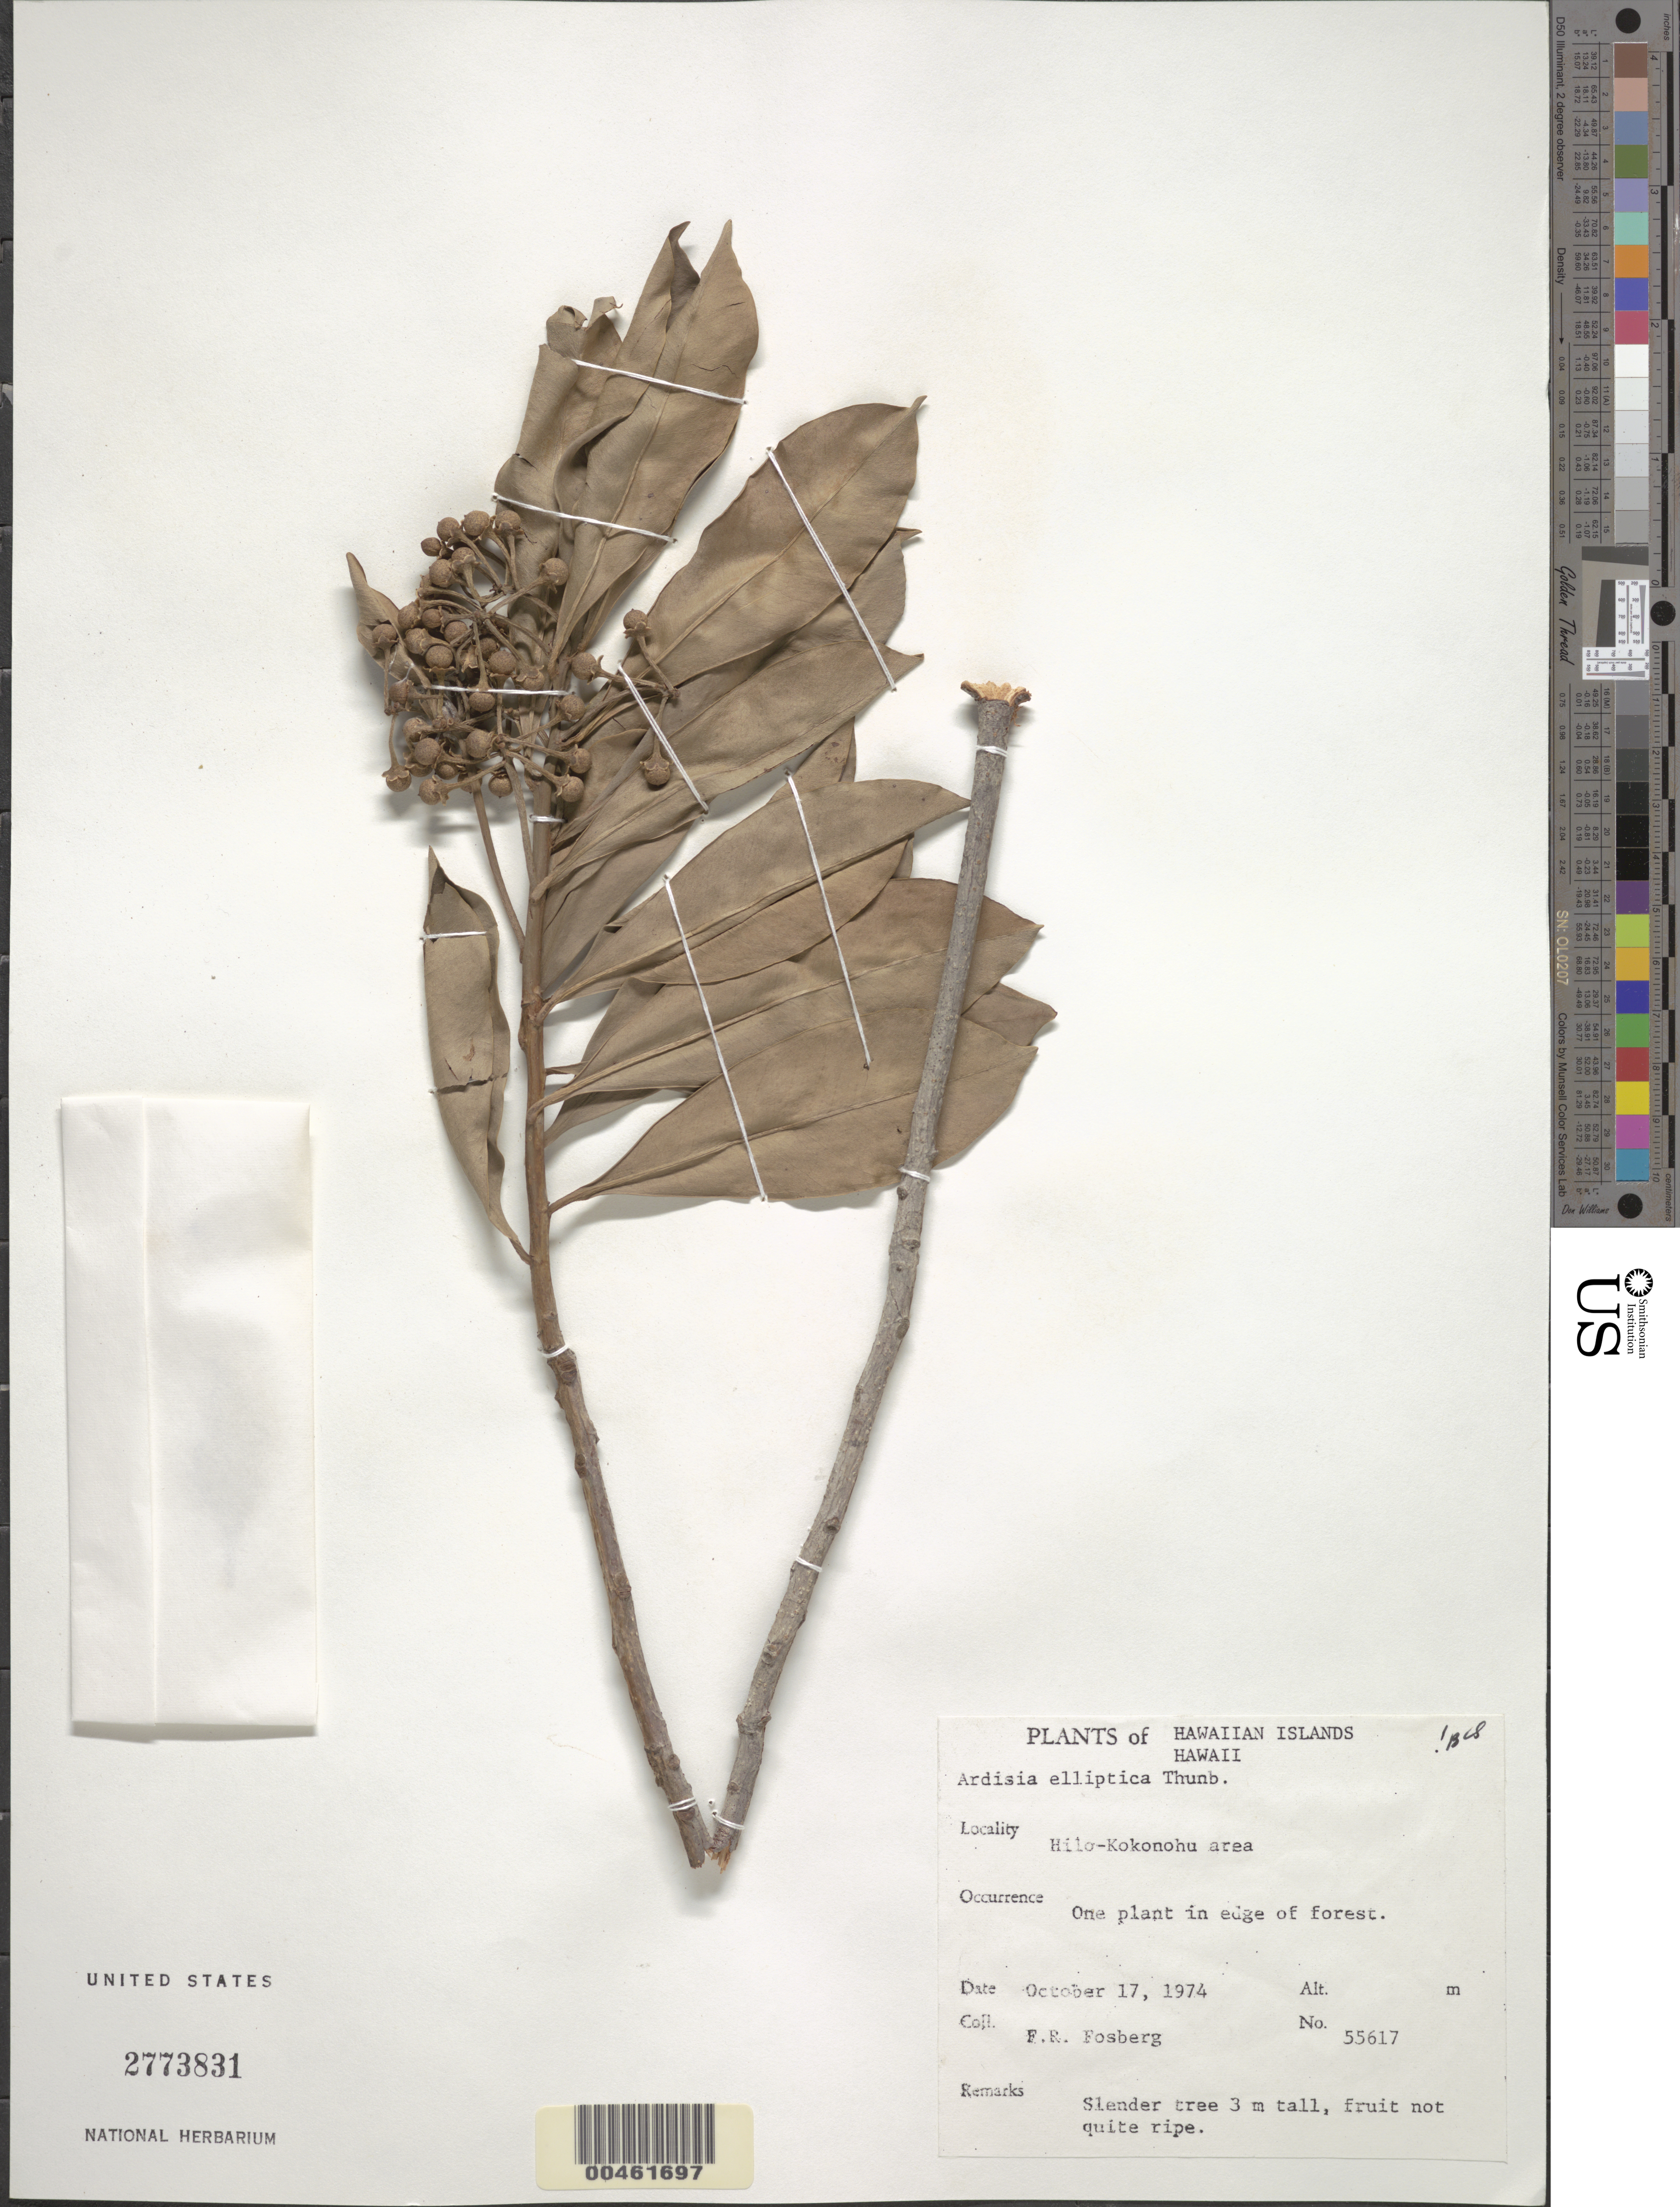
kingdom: Plantae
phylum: Tracheophyta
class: Magnoliopsida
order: Ericales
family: Primulaceae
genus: Ardisia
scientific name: Ardisia elliptica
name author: Thunb.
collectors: F. R. Fosberg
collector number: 55617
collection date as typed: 17 Oct 1974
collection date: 1974-10-17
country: United States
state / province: Hawaii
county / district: Hawaii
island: Hawaii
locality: Hilo-Kokonohu area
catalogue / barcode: US 2773831